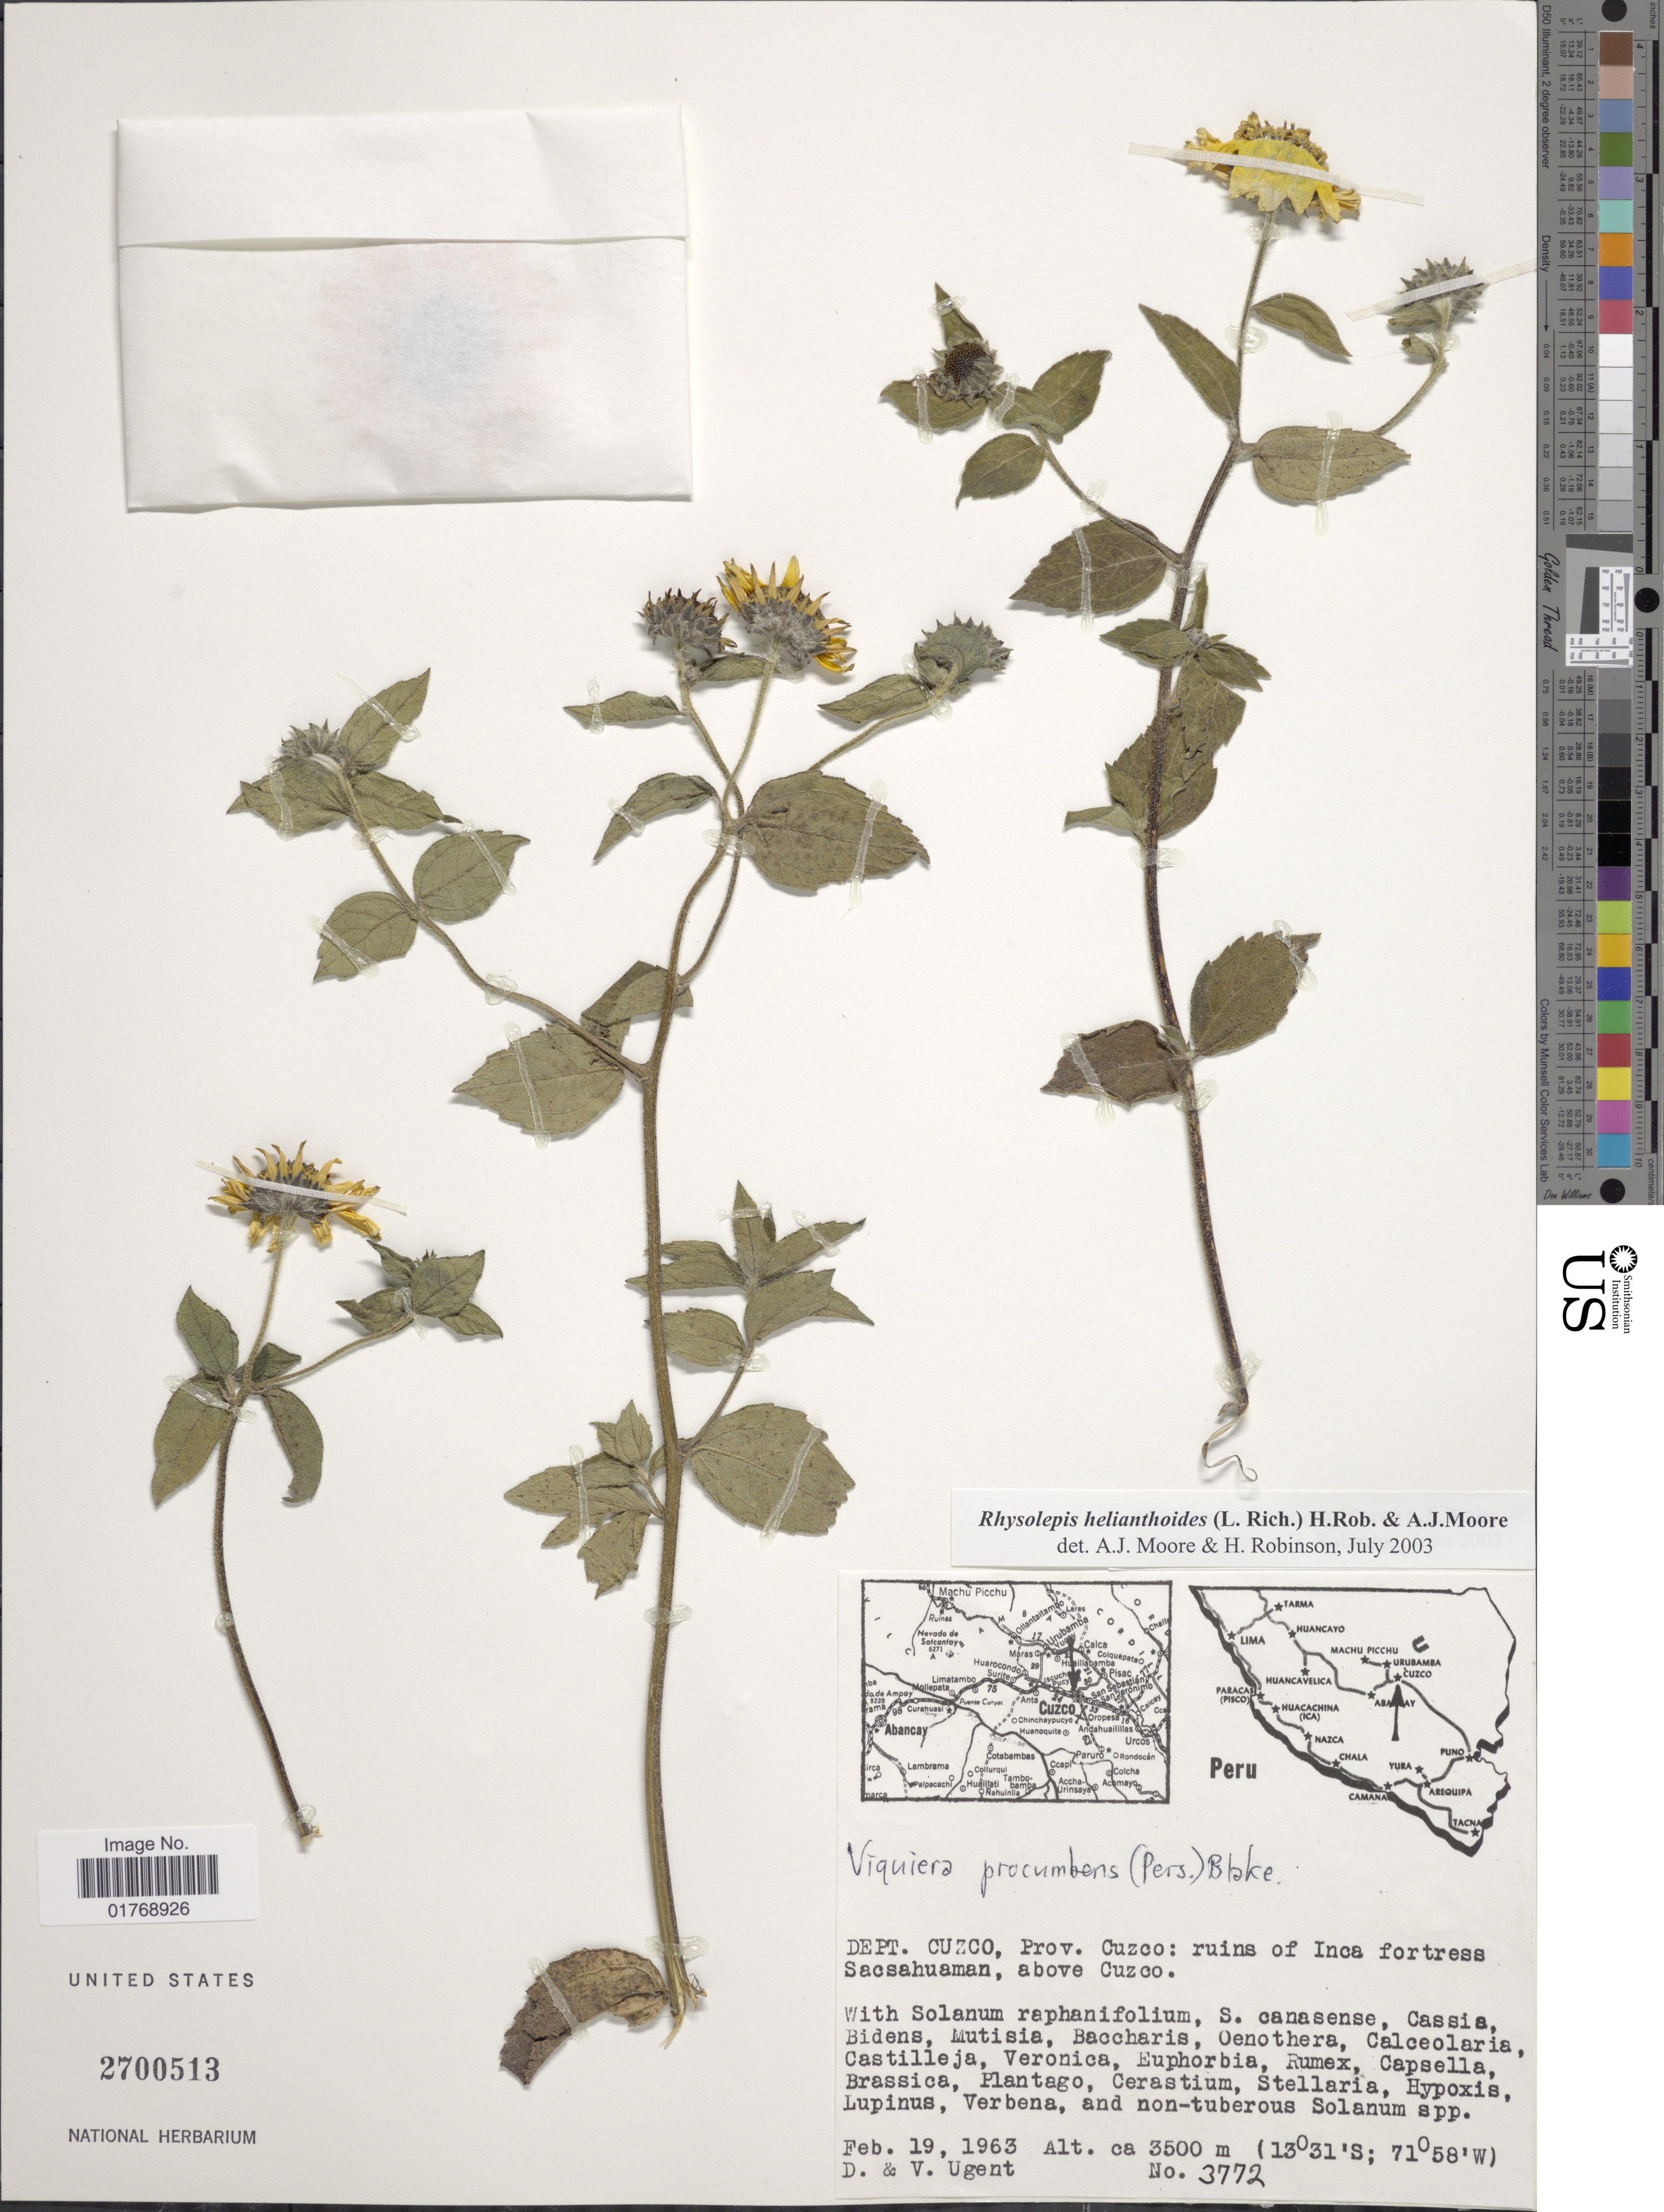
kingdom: Plantae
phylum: Tracheophyta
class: Magnoliopsida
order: Asterales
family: Asteraceae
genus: Viguiera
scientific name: Viguiera procumbens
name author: (Pers.) S.F. Blake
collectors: D. Ugent & V. Ugent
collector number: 3772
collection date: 1963-02-19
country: Peru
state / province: Cusco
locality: Dept. Cuzco, Prov. Cuzco: ruins of Inca fortress Sacsahuaman, above Cuzco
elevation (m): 3500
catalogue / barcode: US 2700513